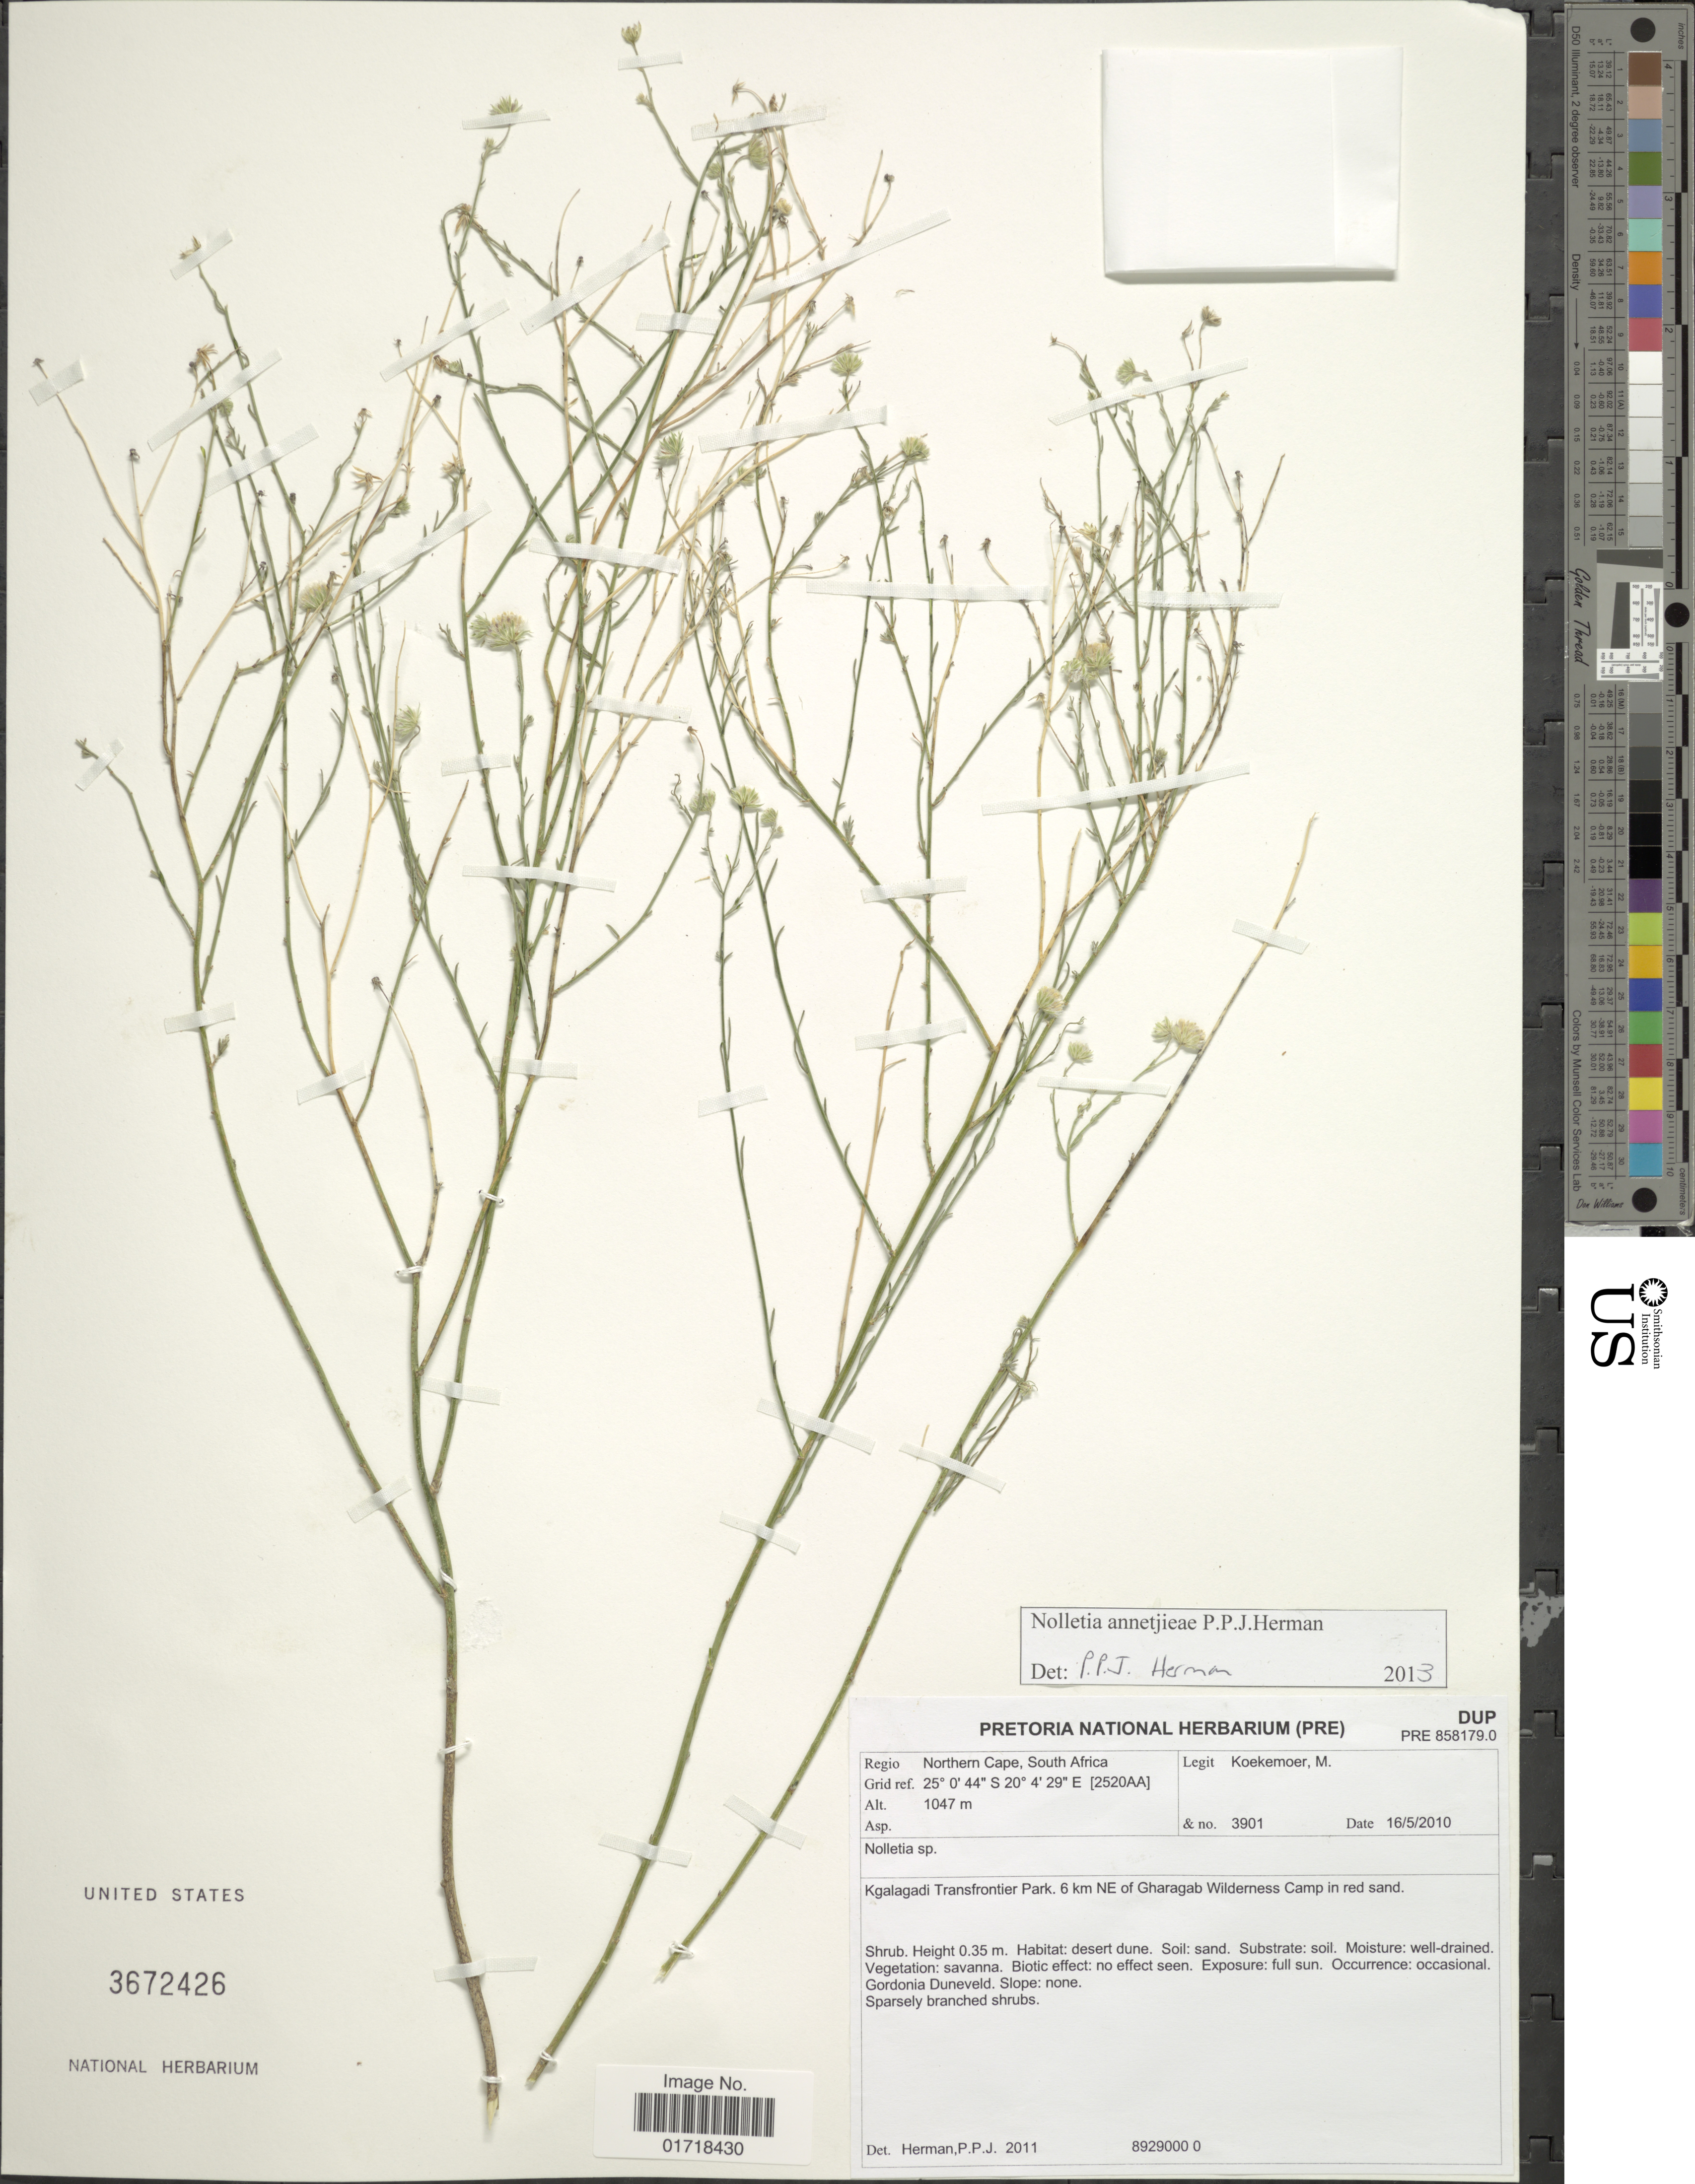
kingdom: Plantae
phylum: Tracheophyta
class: Magnoliopsida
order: Asterales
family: Asteraceae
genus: Nolletia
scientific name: Nolletia annetjieae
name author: P.P.J. Herman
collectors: M. Koekemoer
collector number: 3901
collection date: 2010-05-15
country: South Africa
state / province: Northern Cape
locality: Kgalagadi Transfrontier Park. 6 km NE of Gharagab Wilderness Camp in red sand.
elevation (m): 1047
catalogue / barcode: US 3672426